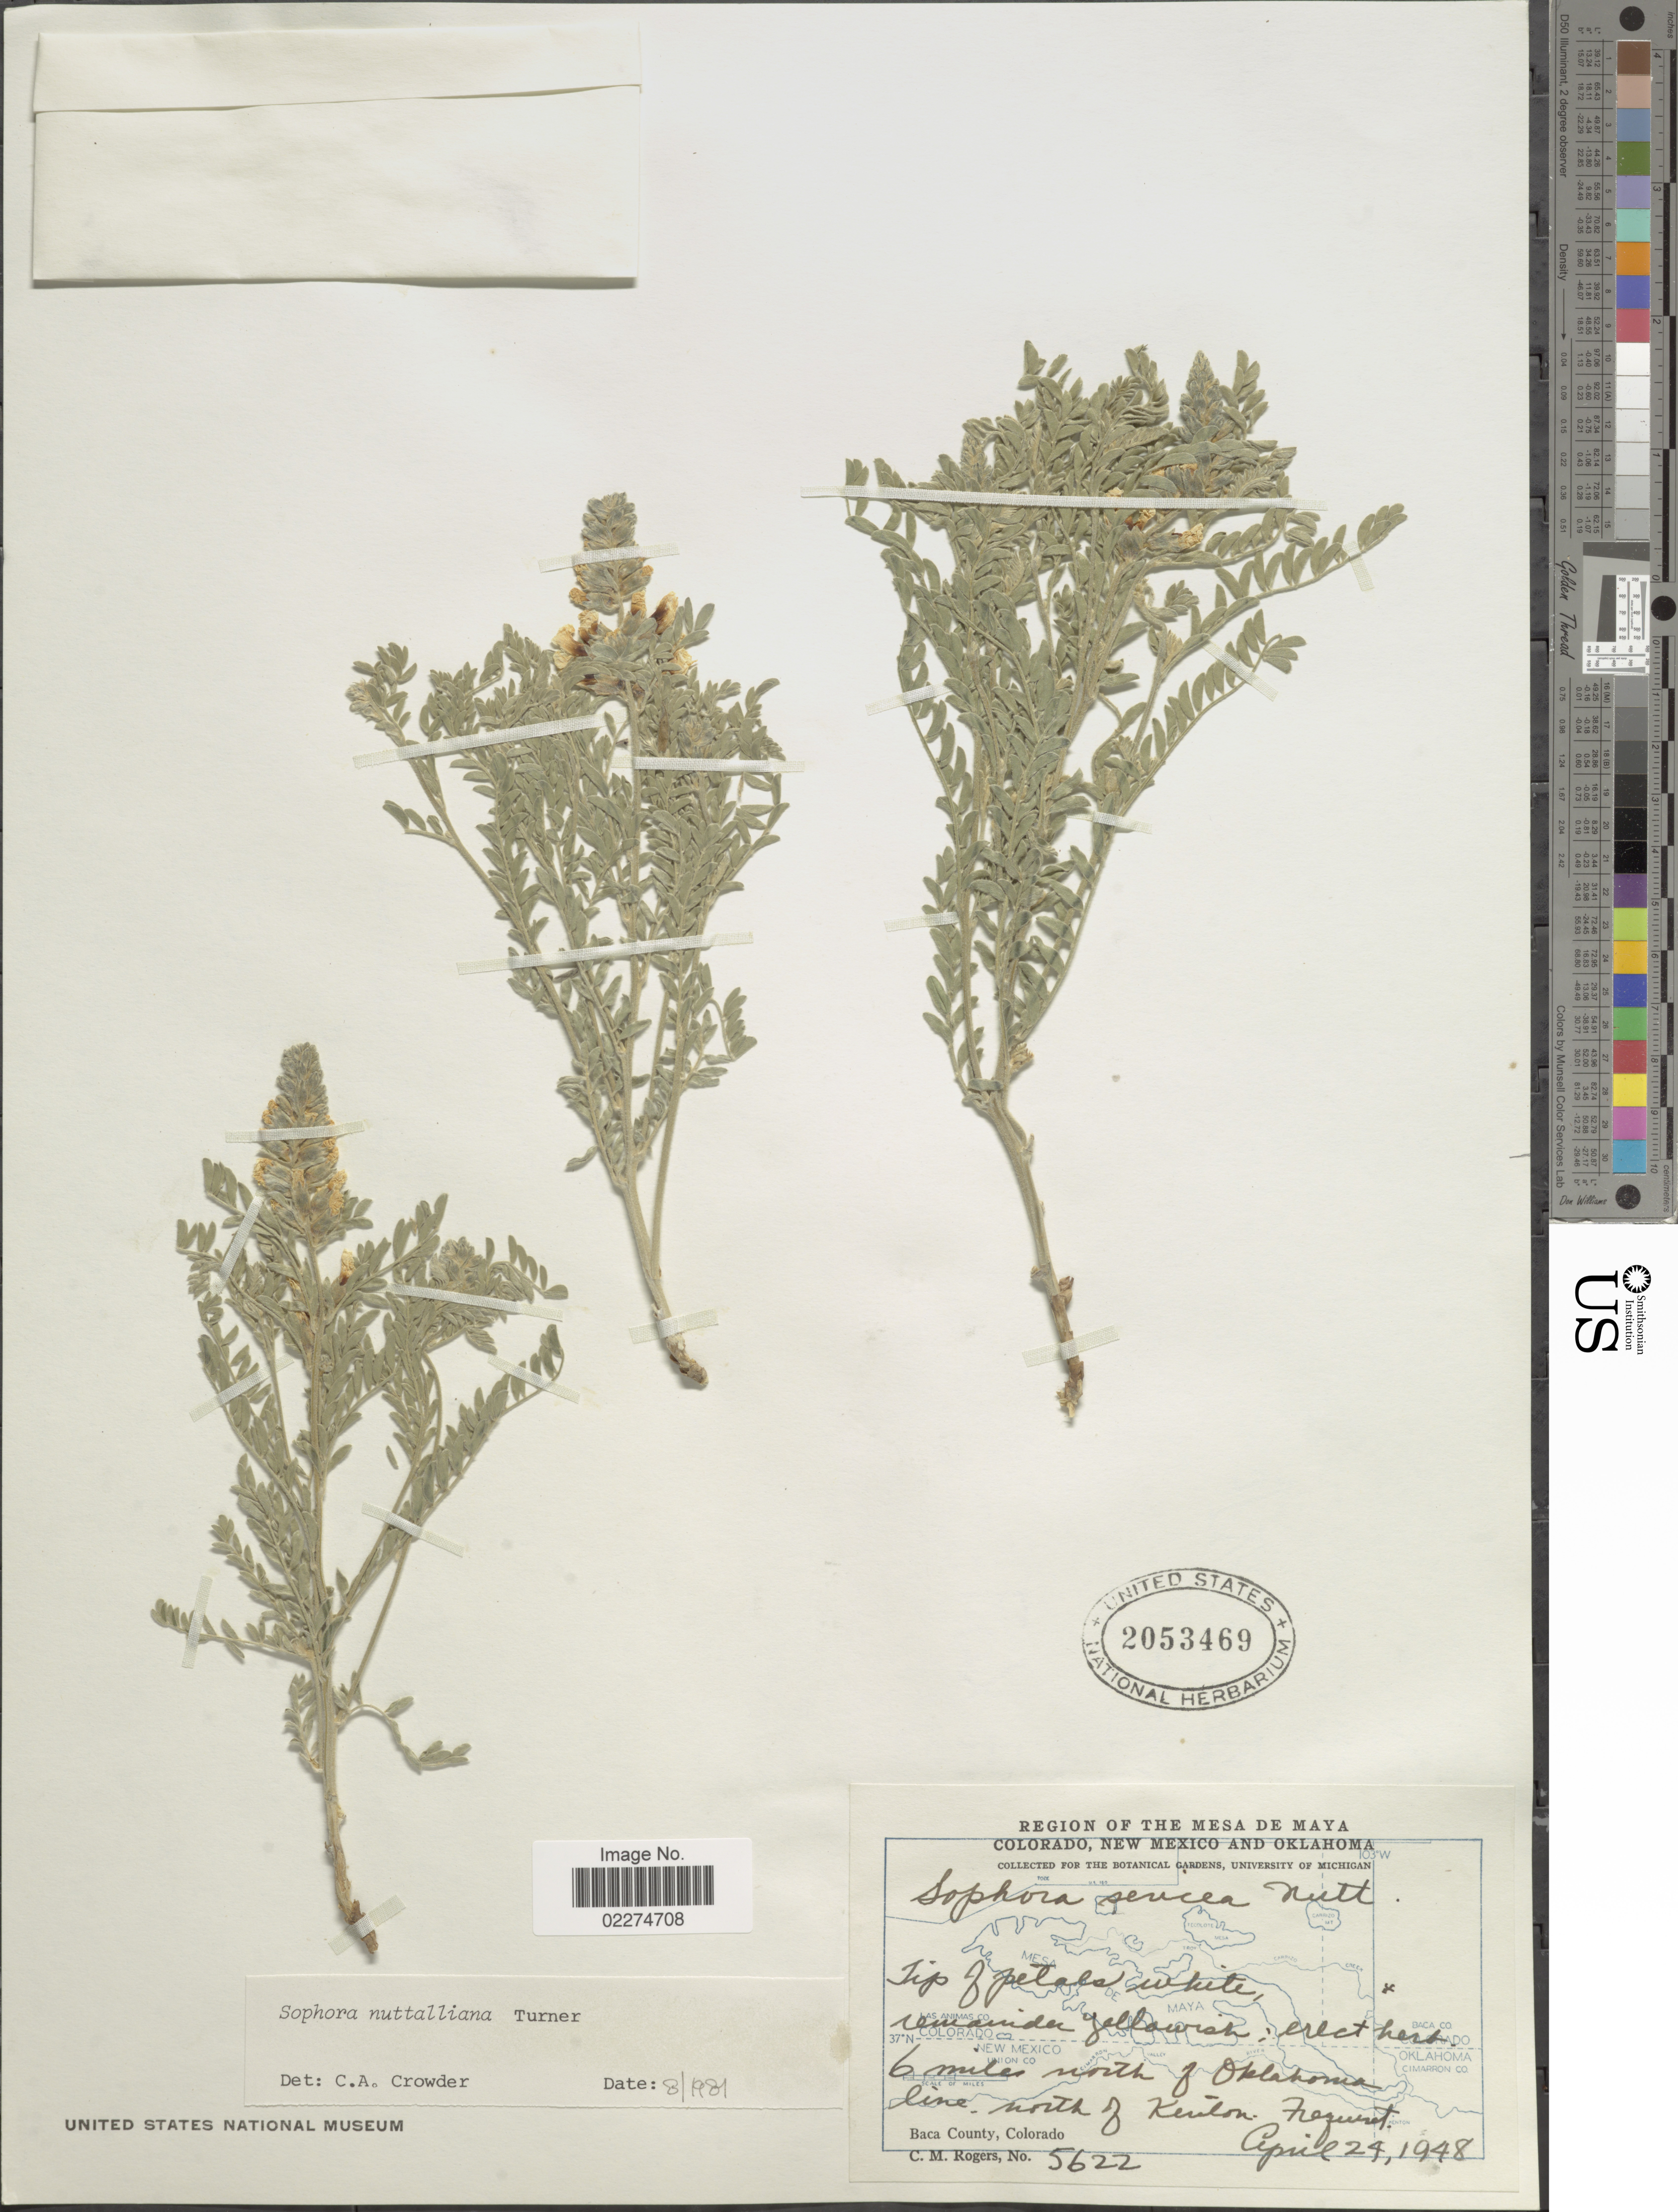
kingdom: Plantae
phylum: Tracheophyta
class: Magnoliopsida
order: Fabales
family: Fabaceae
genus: Sophora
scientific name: Sophora nuttalliana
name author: B.L. Turner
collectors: C. M. Rogers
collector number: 5622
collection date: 1948-04-24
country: United States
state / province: Colorado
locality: The Mesa de Maya, 6 miles north of Oklahoma line, north of Kenton, Baca County, Colorado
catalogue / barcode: US 2053469